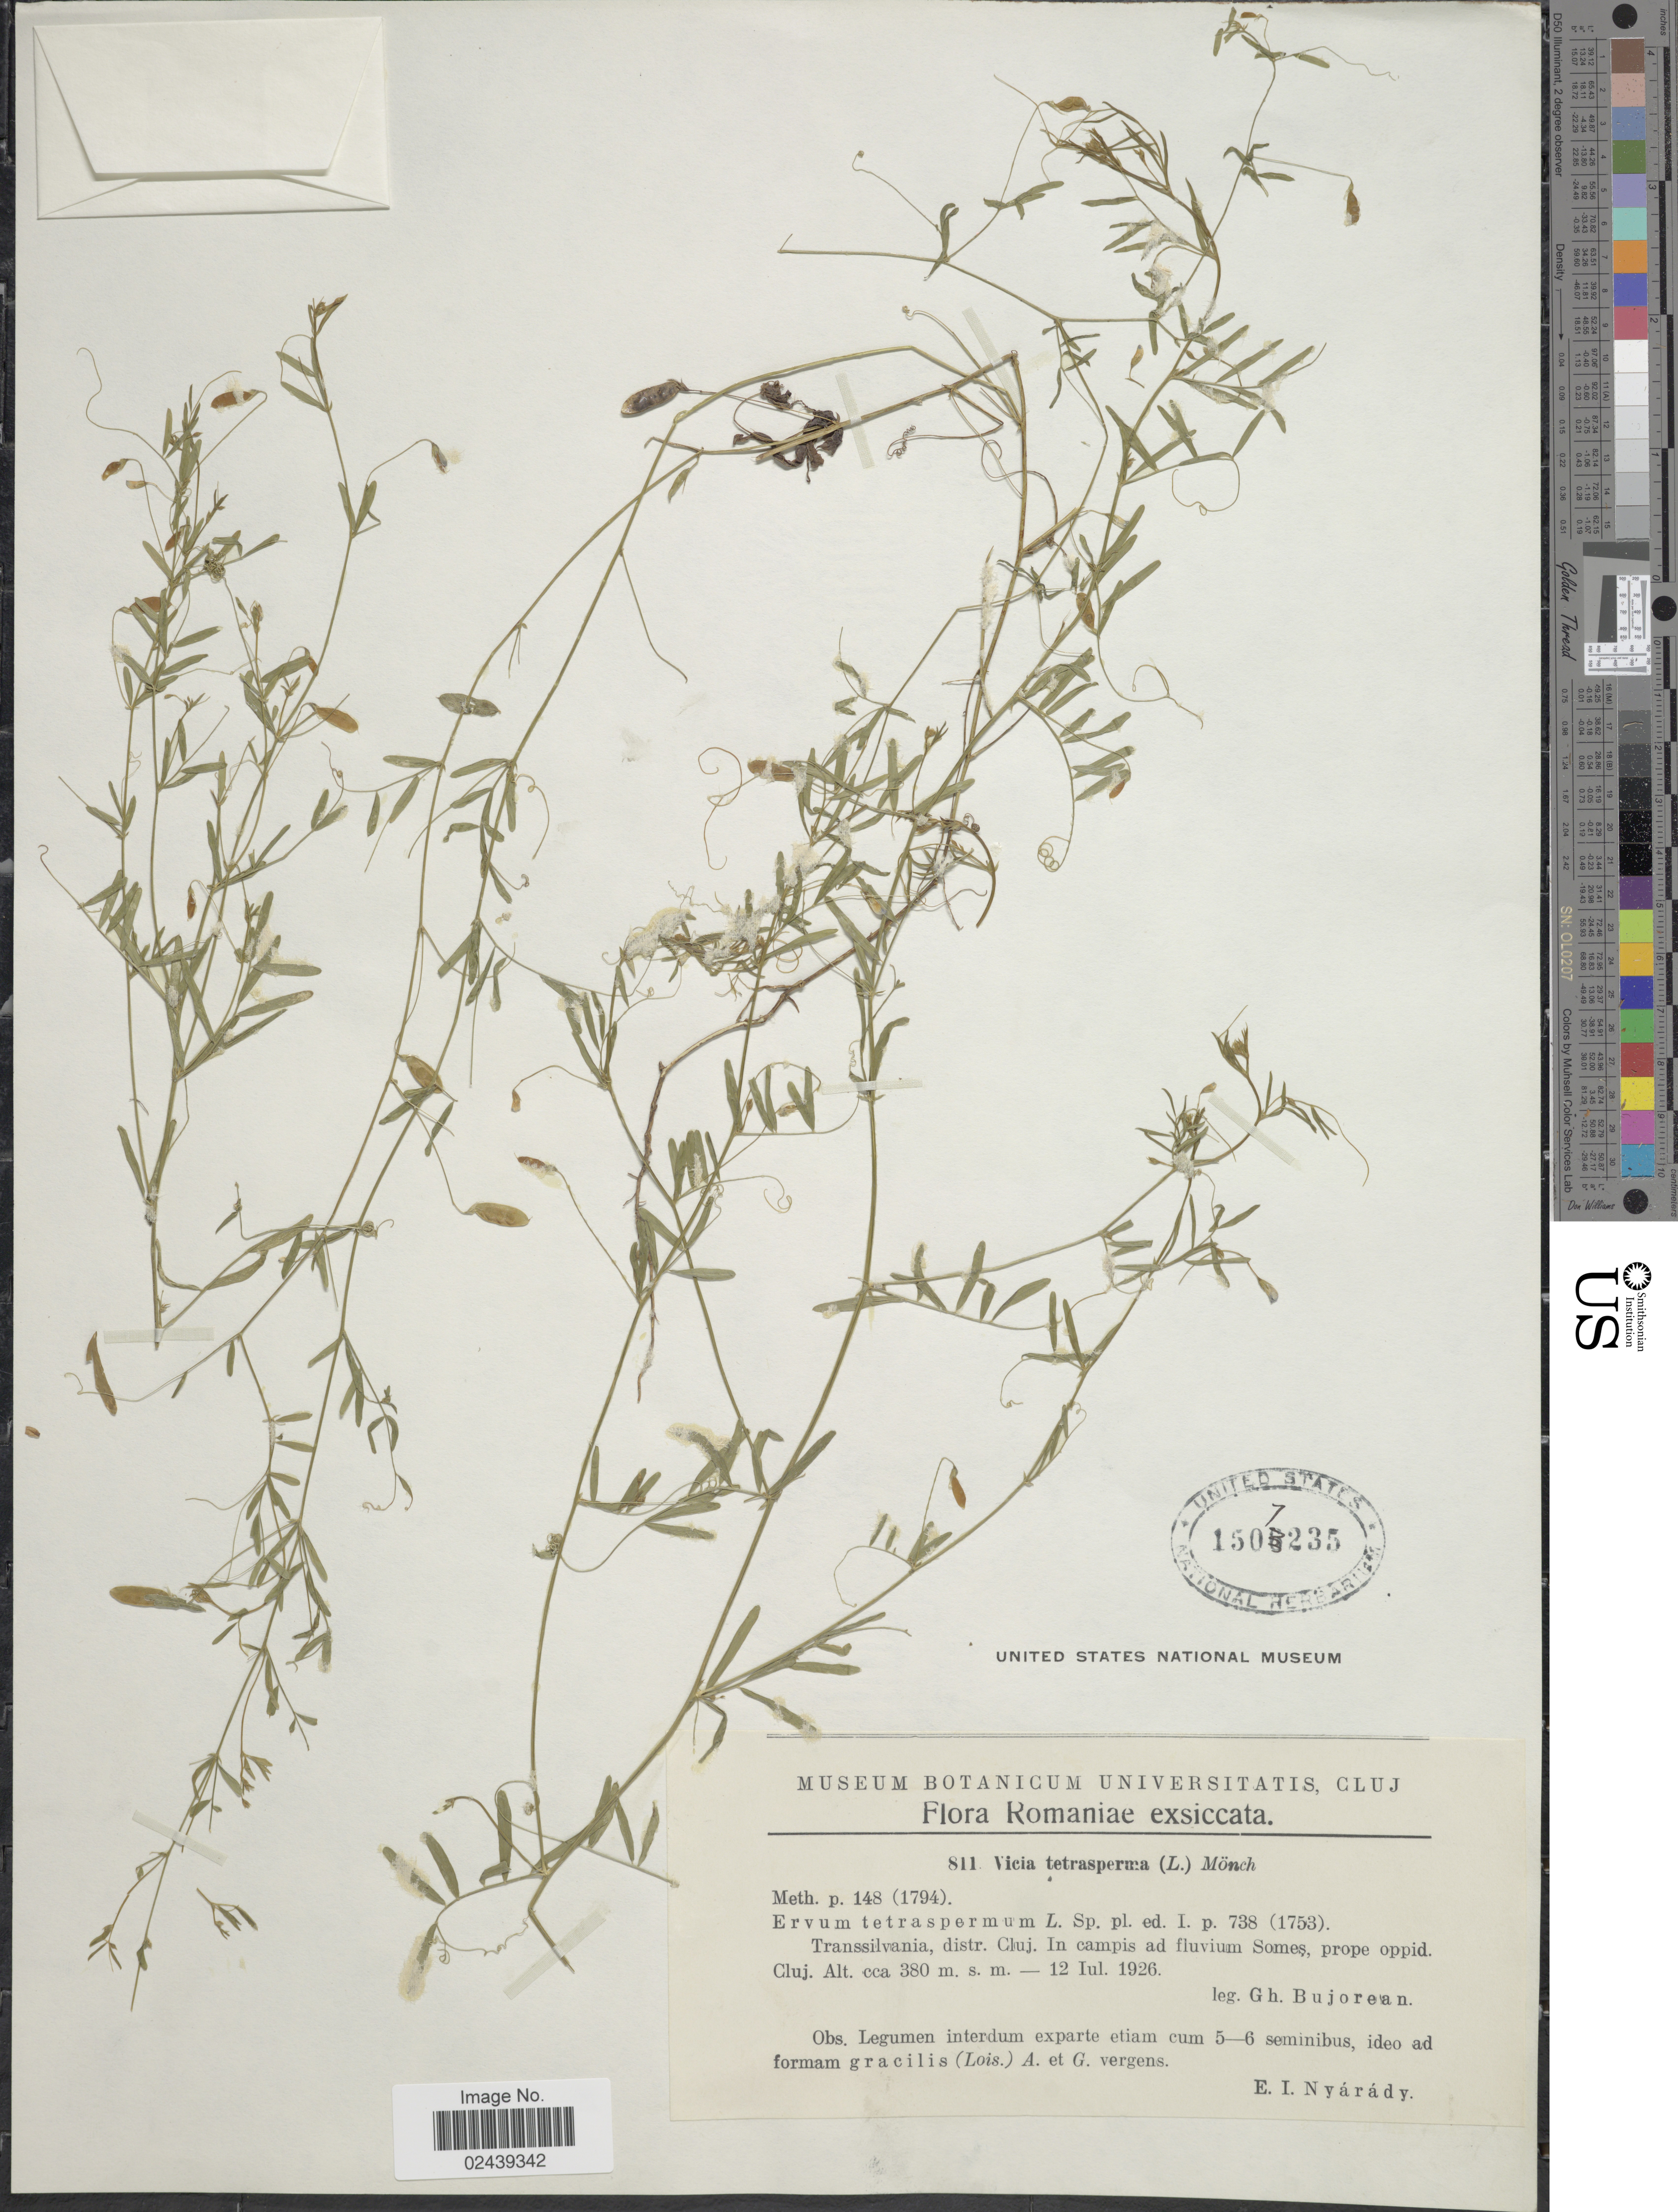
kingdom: Plantae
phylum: Tracheophyta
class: Magnoliopsida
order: Fabales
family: Fabaceae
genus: Vicia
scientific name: Vicia tetrasperma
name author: (L.) Schreb.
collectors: G. Bujorean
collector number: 811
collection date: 1926-07-12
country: Romania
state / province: Cluj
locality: Transsilvania. In campis ad fluvium Somes, prope oppid. Cluj.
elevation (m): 380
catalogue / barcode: US 1507235